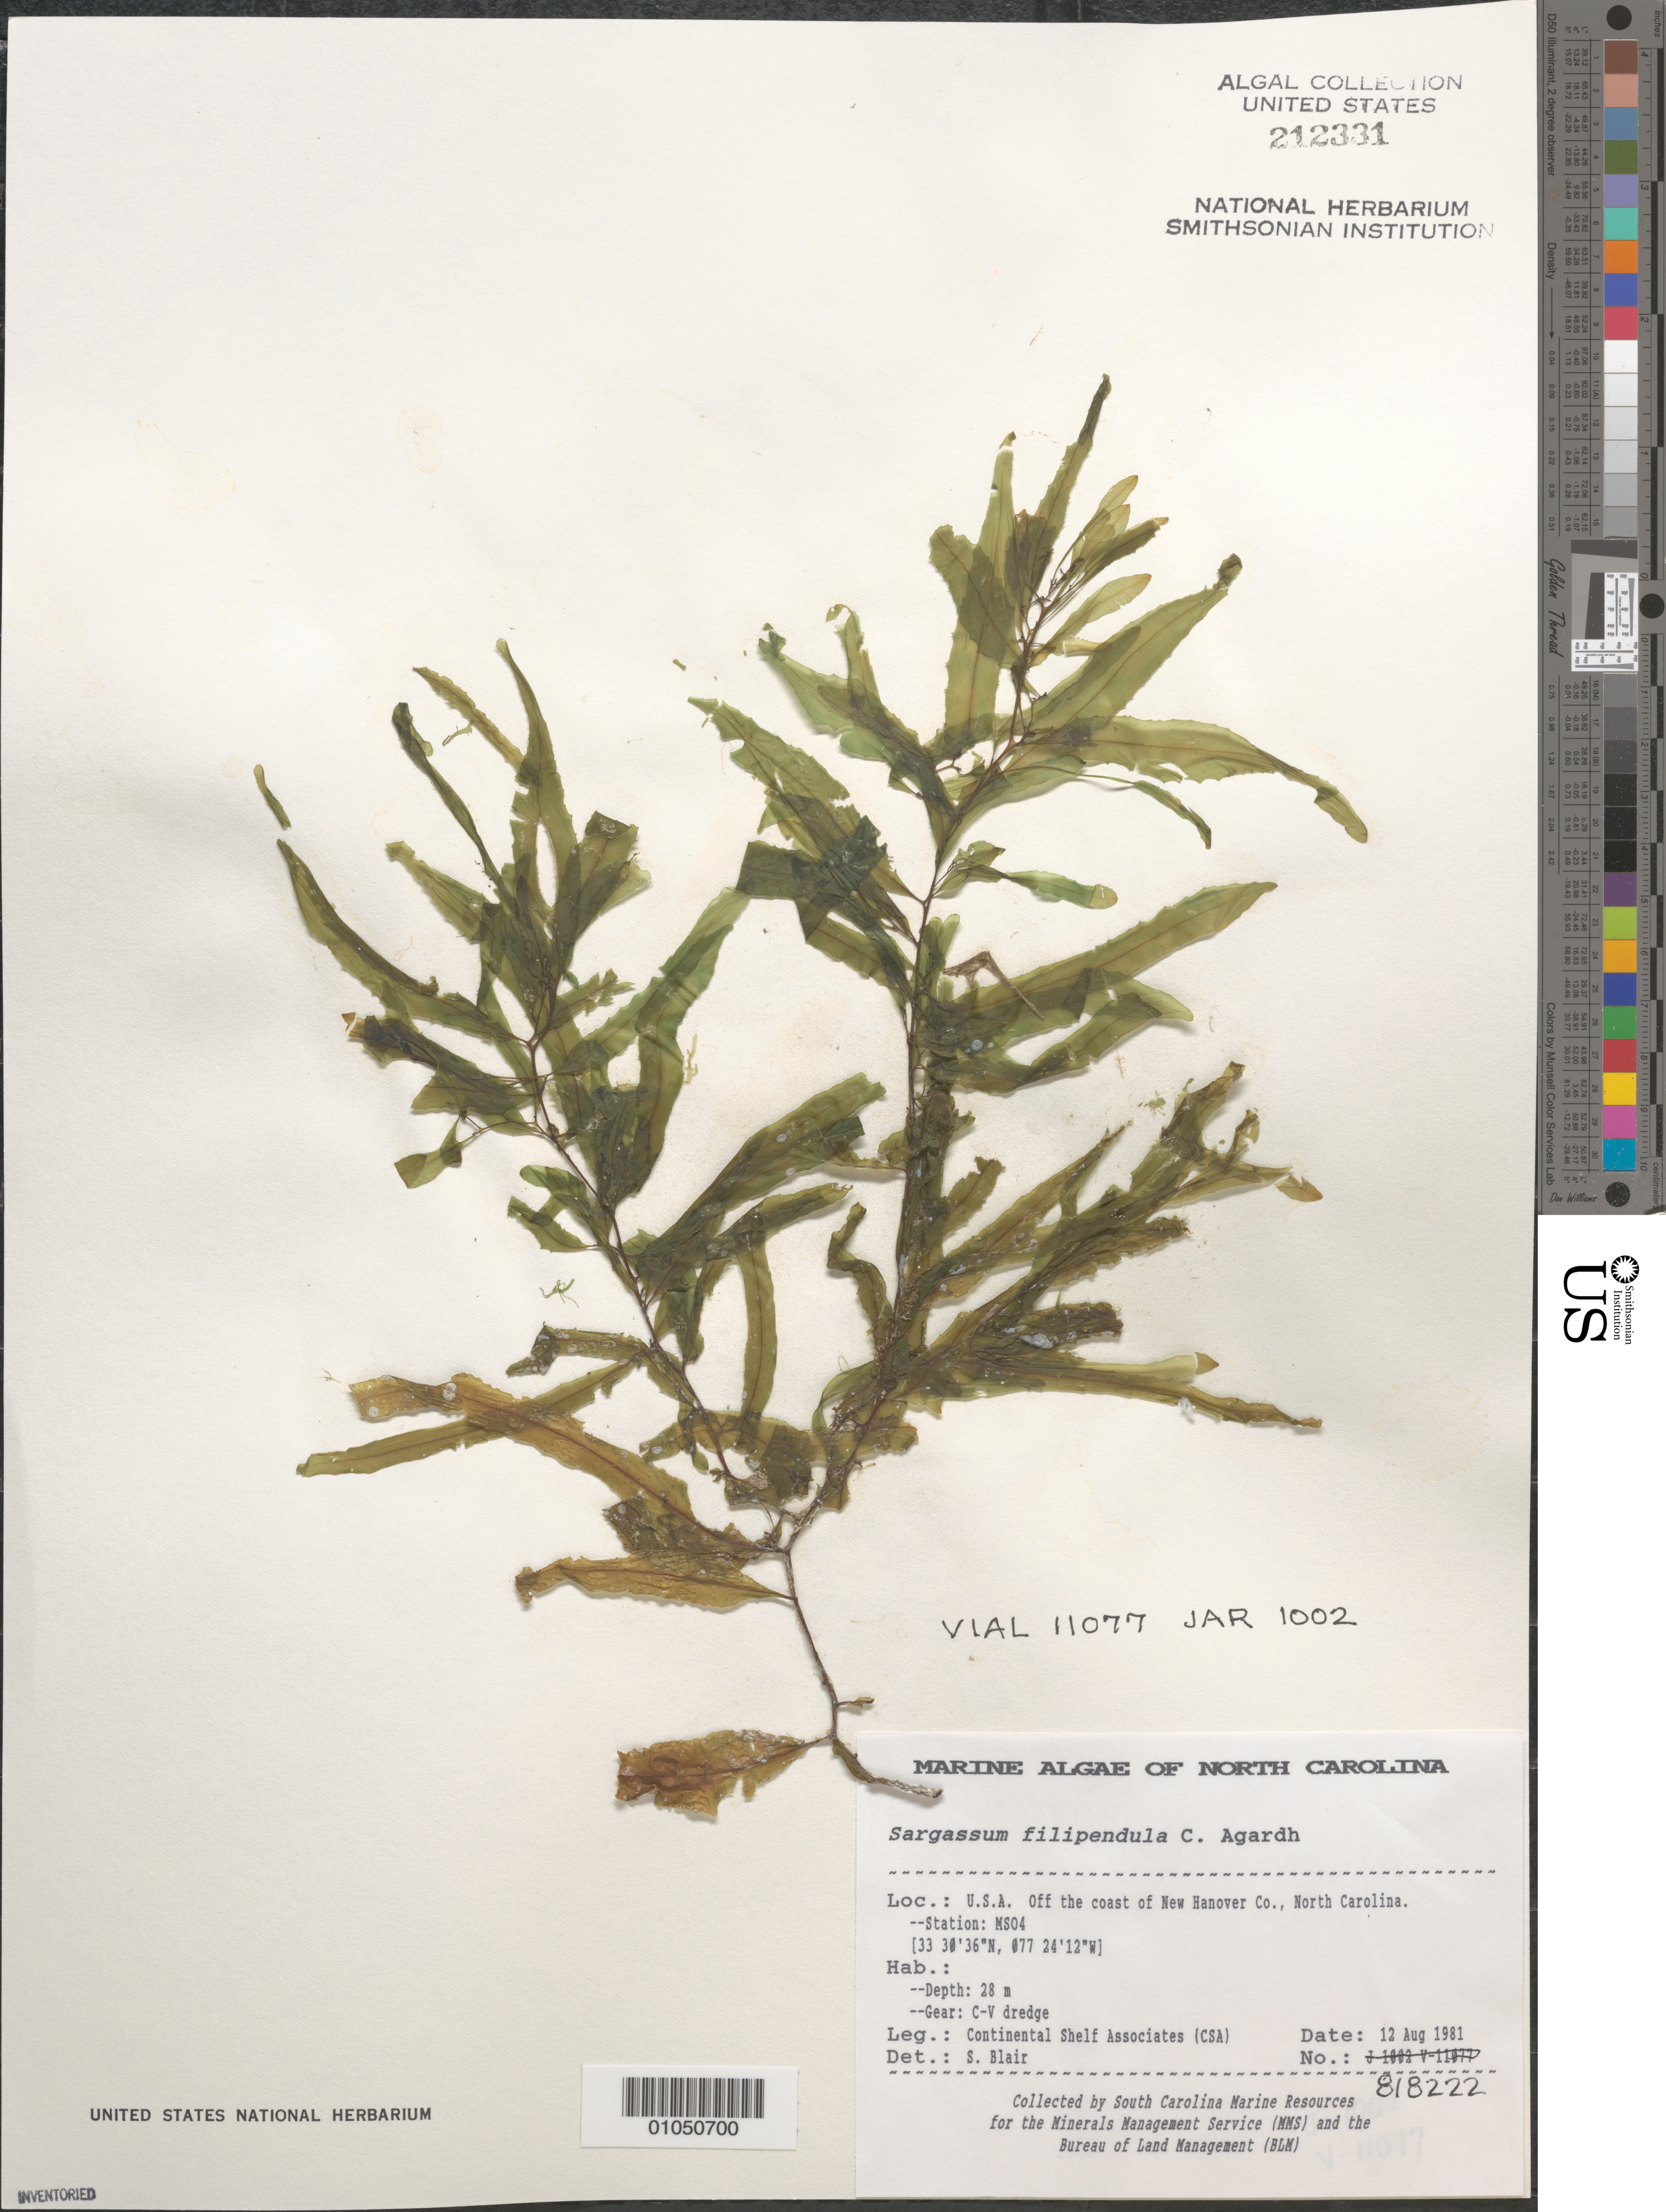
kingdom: Chromista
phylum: Ochrophyta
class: Phaeophyceae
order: Fucales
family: Sargassaceae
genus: Sargassum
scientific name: Sargassum filipendula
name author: C. Agardh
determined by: Blair, S. M.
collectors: Continental Shelf Associates for the MMS/BLM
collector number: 818222 Station MS04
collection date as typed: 12 Aug 1981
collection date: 1981-08-12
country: United States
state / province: North Carolina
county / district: New Hanover County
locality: Off coast of New Hanover County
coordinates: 33 30'36"N, 077 24'12"W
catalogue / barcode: US 212331